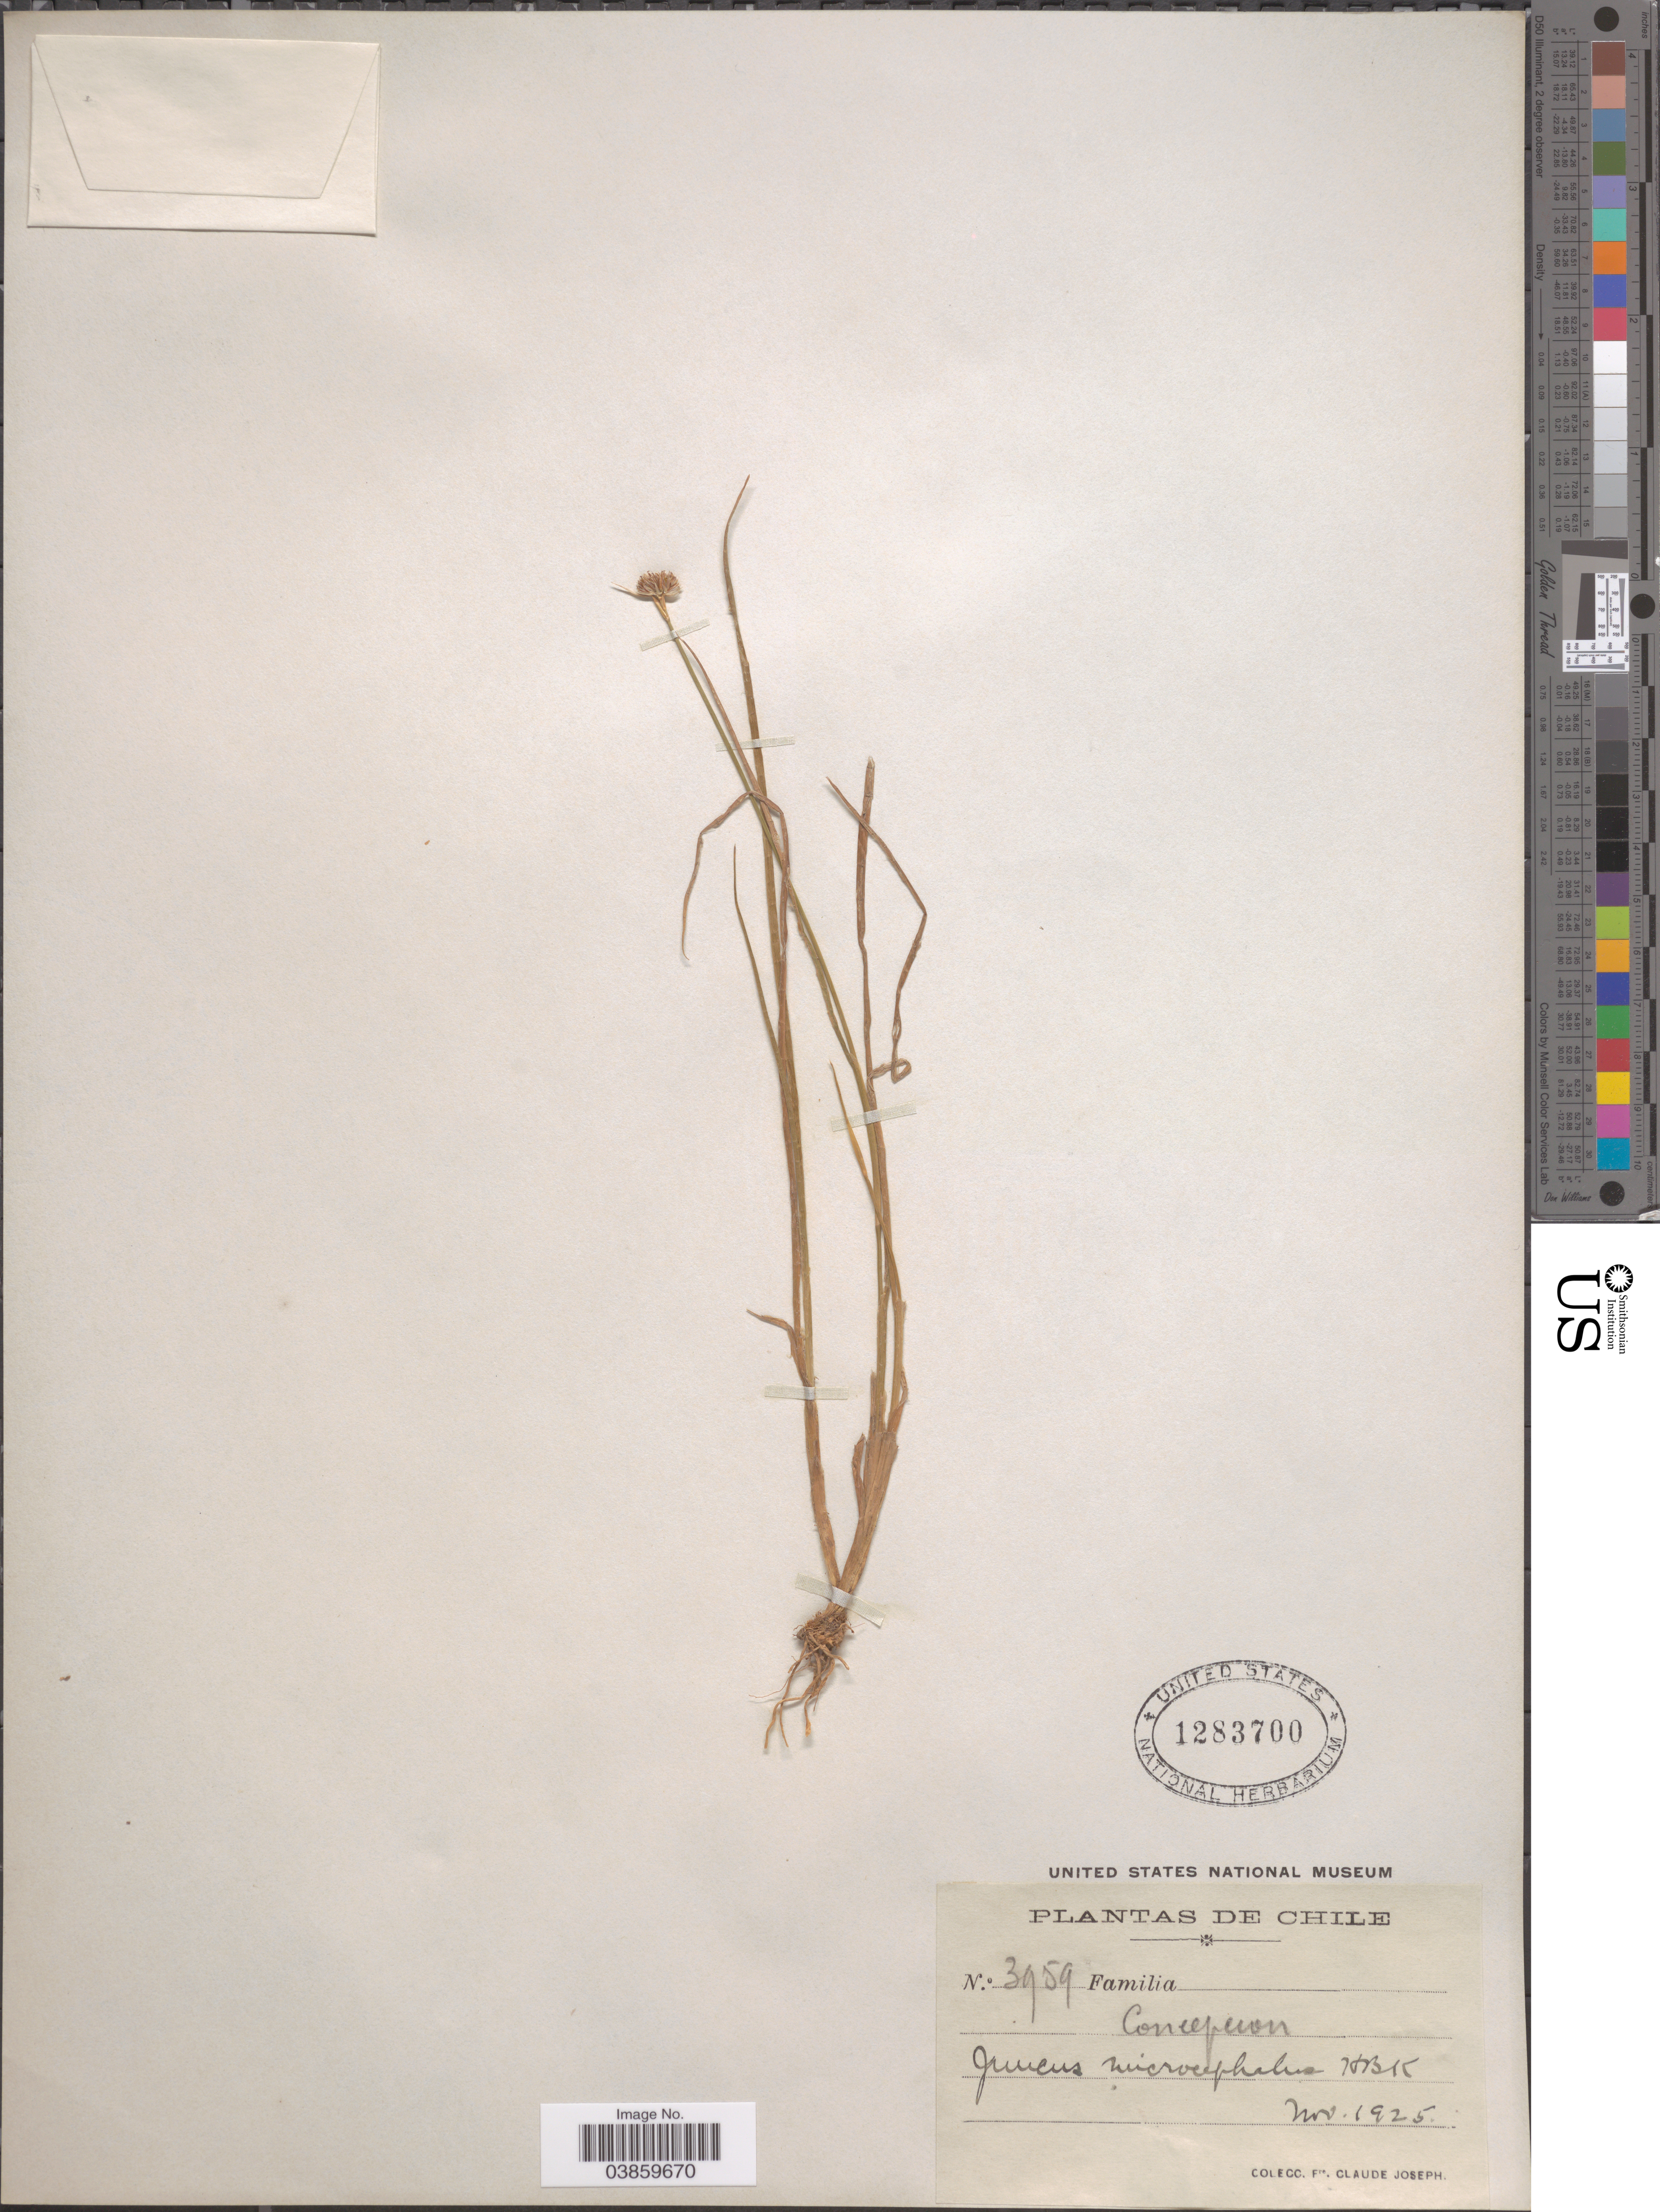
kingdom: Plantae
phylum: Tracheophyta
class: Liliopsida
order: Poales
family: Juncaceae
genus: Juncus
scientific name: Juncus microcephalus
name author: Kunth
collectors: Bro. Claude-Joseph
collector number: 3959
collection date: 1925-11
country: Chile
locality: Concepcion.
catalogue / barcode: US 1283700